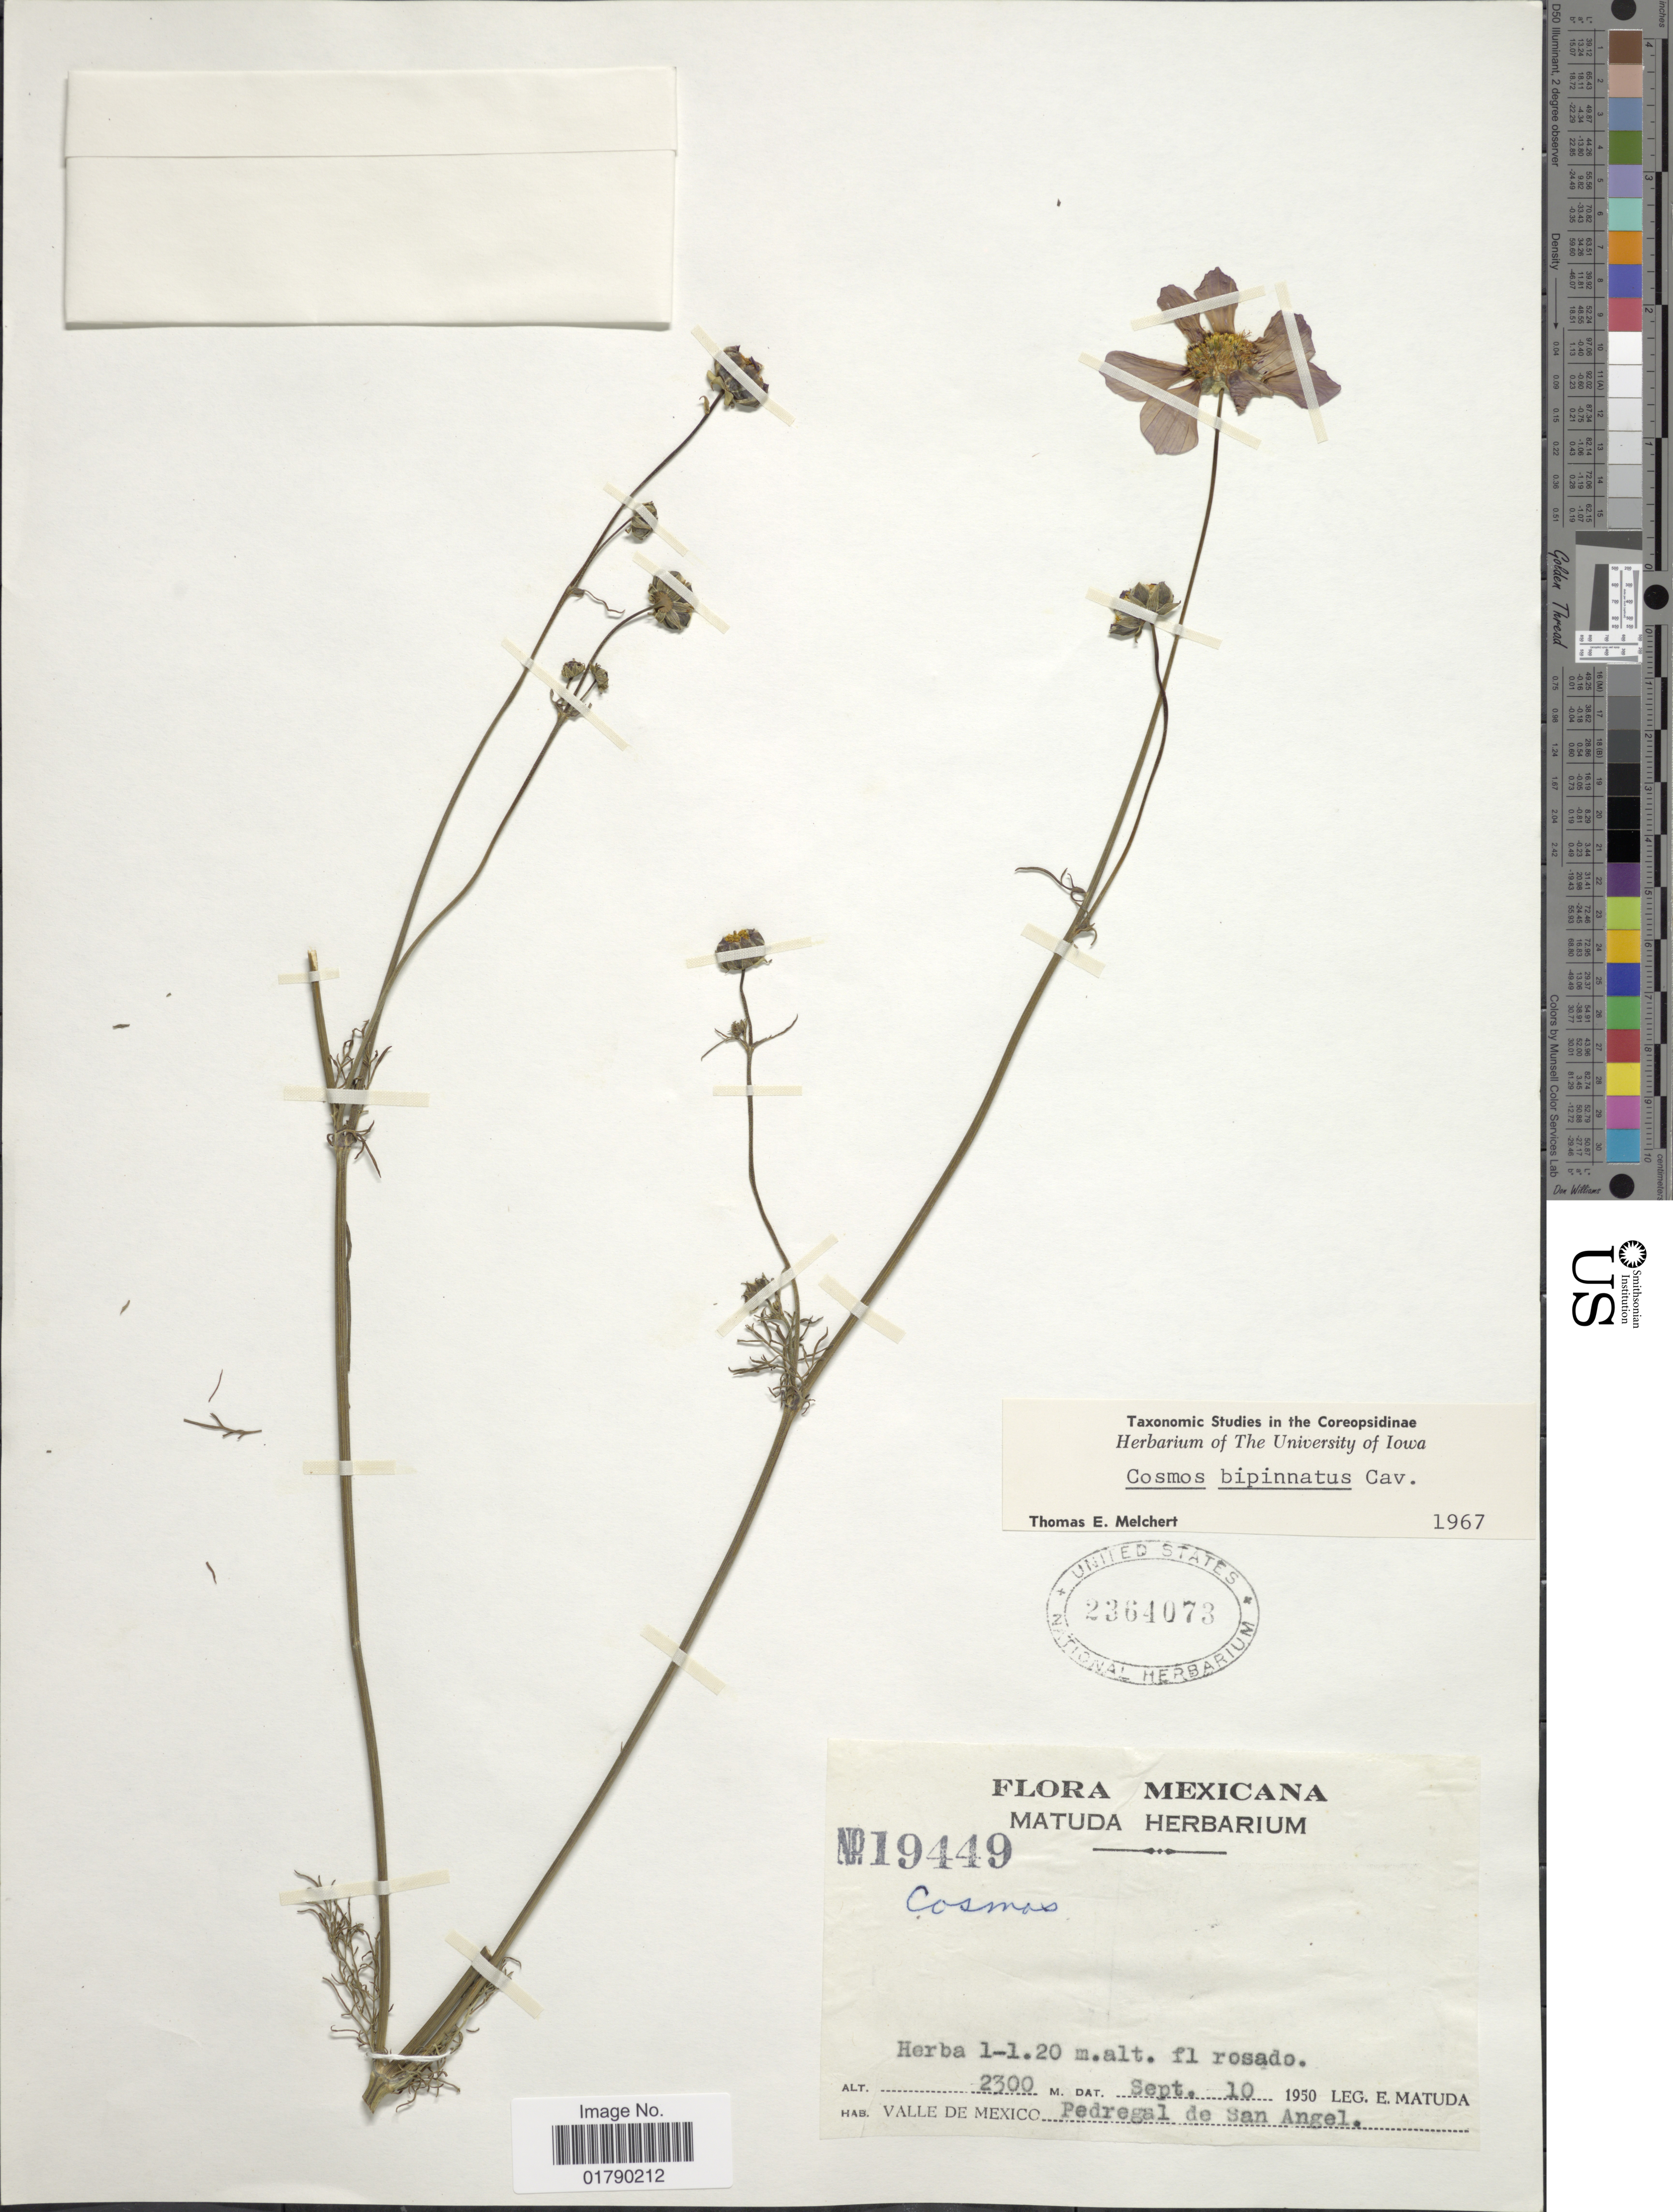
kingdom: Plantae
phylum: Tracheophyta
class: Magnoliopsida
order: Asterales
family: Asteraceae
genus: Cosmos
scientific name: Cosmos bipinnatus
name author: Cav.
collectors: E. Matuda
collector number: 19449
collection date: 1950-09-10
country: Mexico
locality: Valle de Mexico, Pedregal de San Angel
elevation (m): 2300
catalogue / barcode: US 2364073